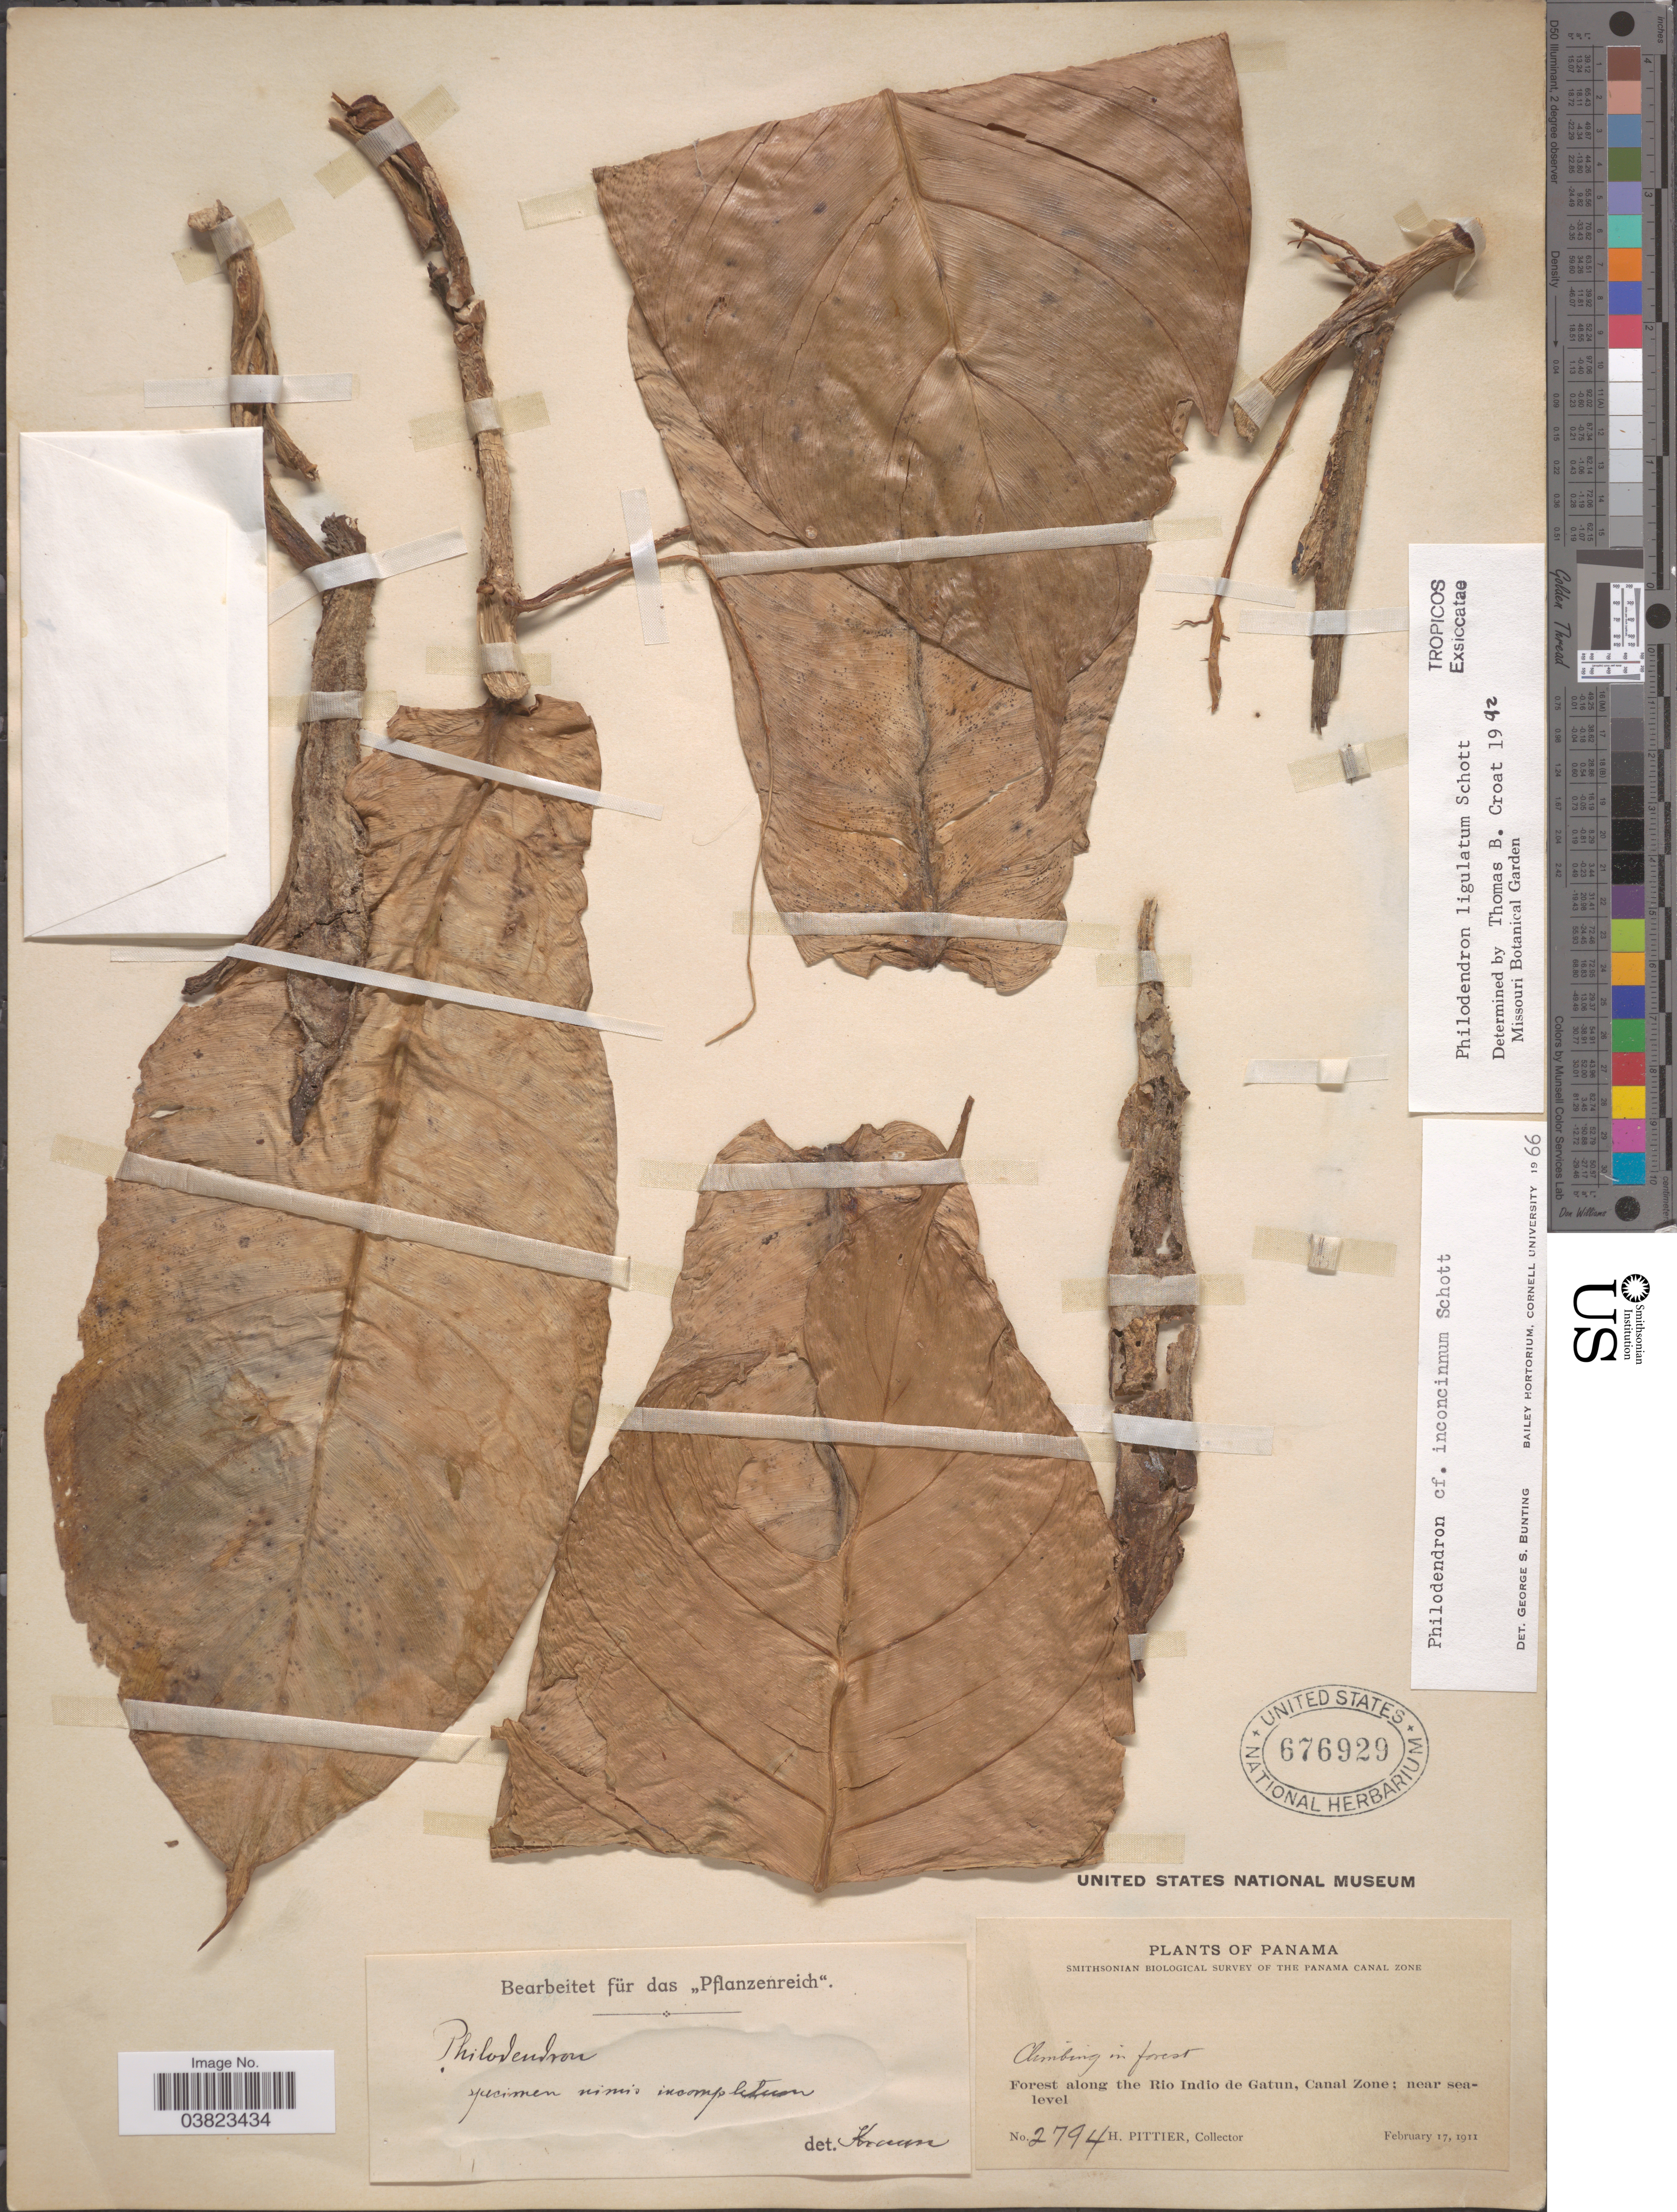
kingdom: Plantae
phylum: Tracheophyta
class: Liliopsida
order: Alismatales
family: Araceae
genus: Philodendron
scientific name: Philodendron ligulatum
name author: Schott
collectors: H. F. Pittier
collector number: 2794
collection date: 1911-02-17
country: Panama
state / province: Colón / Panamá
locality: Forest along the Rio Indio de Gatun, Canal Zone.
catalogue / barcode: US 676929